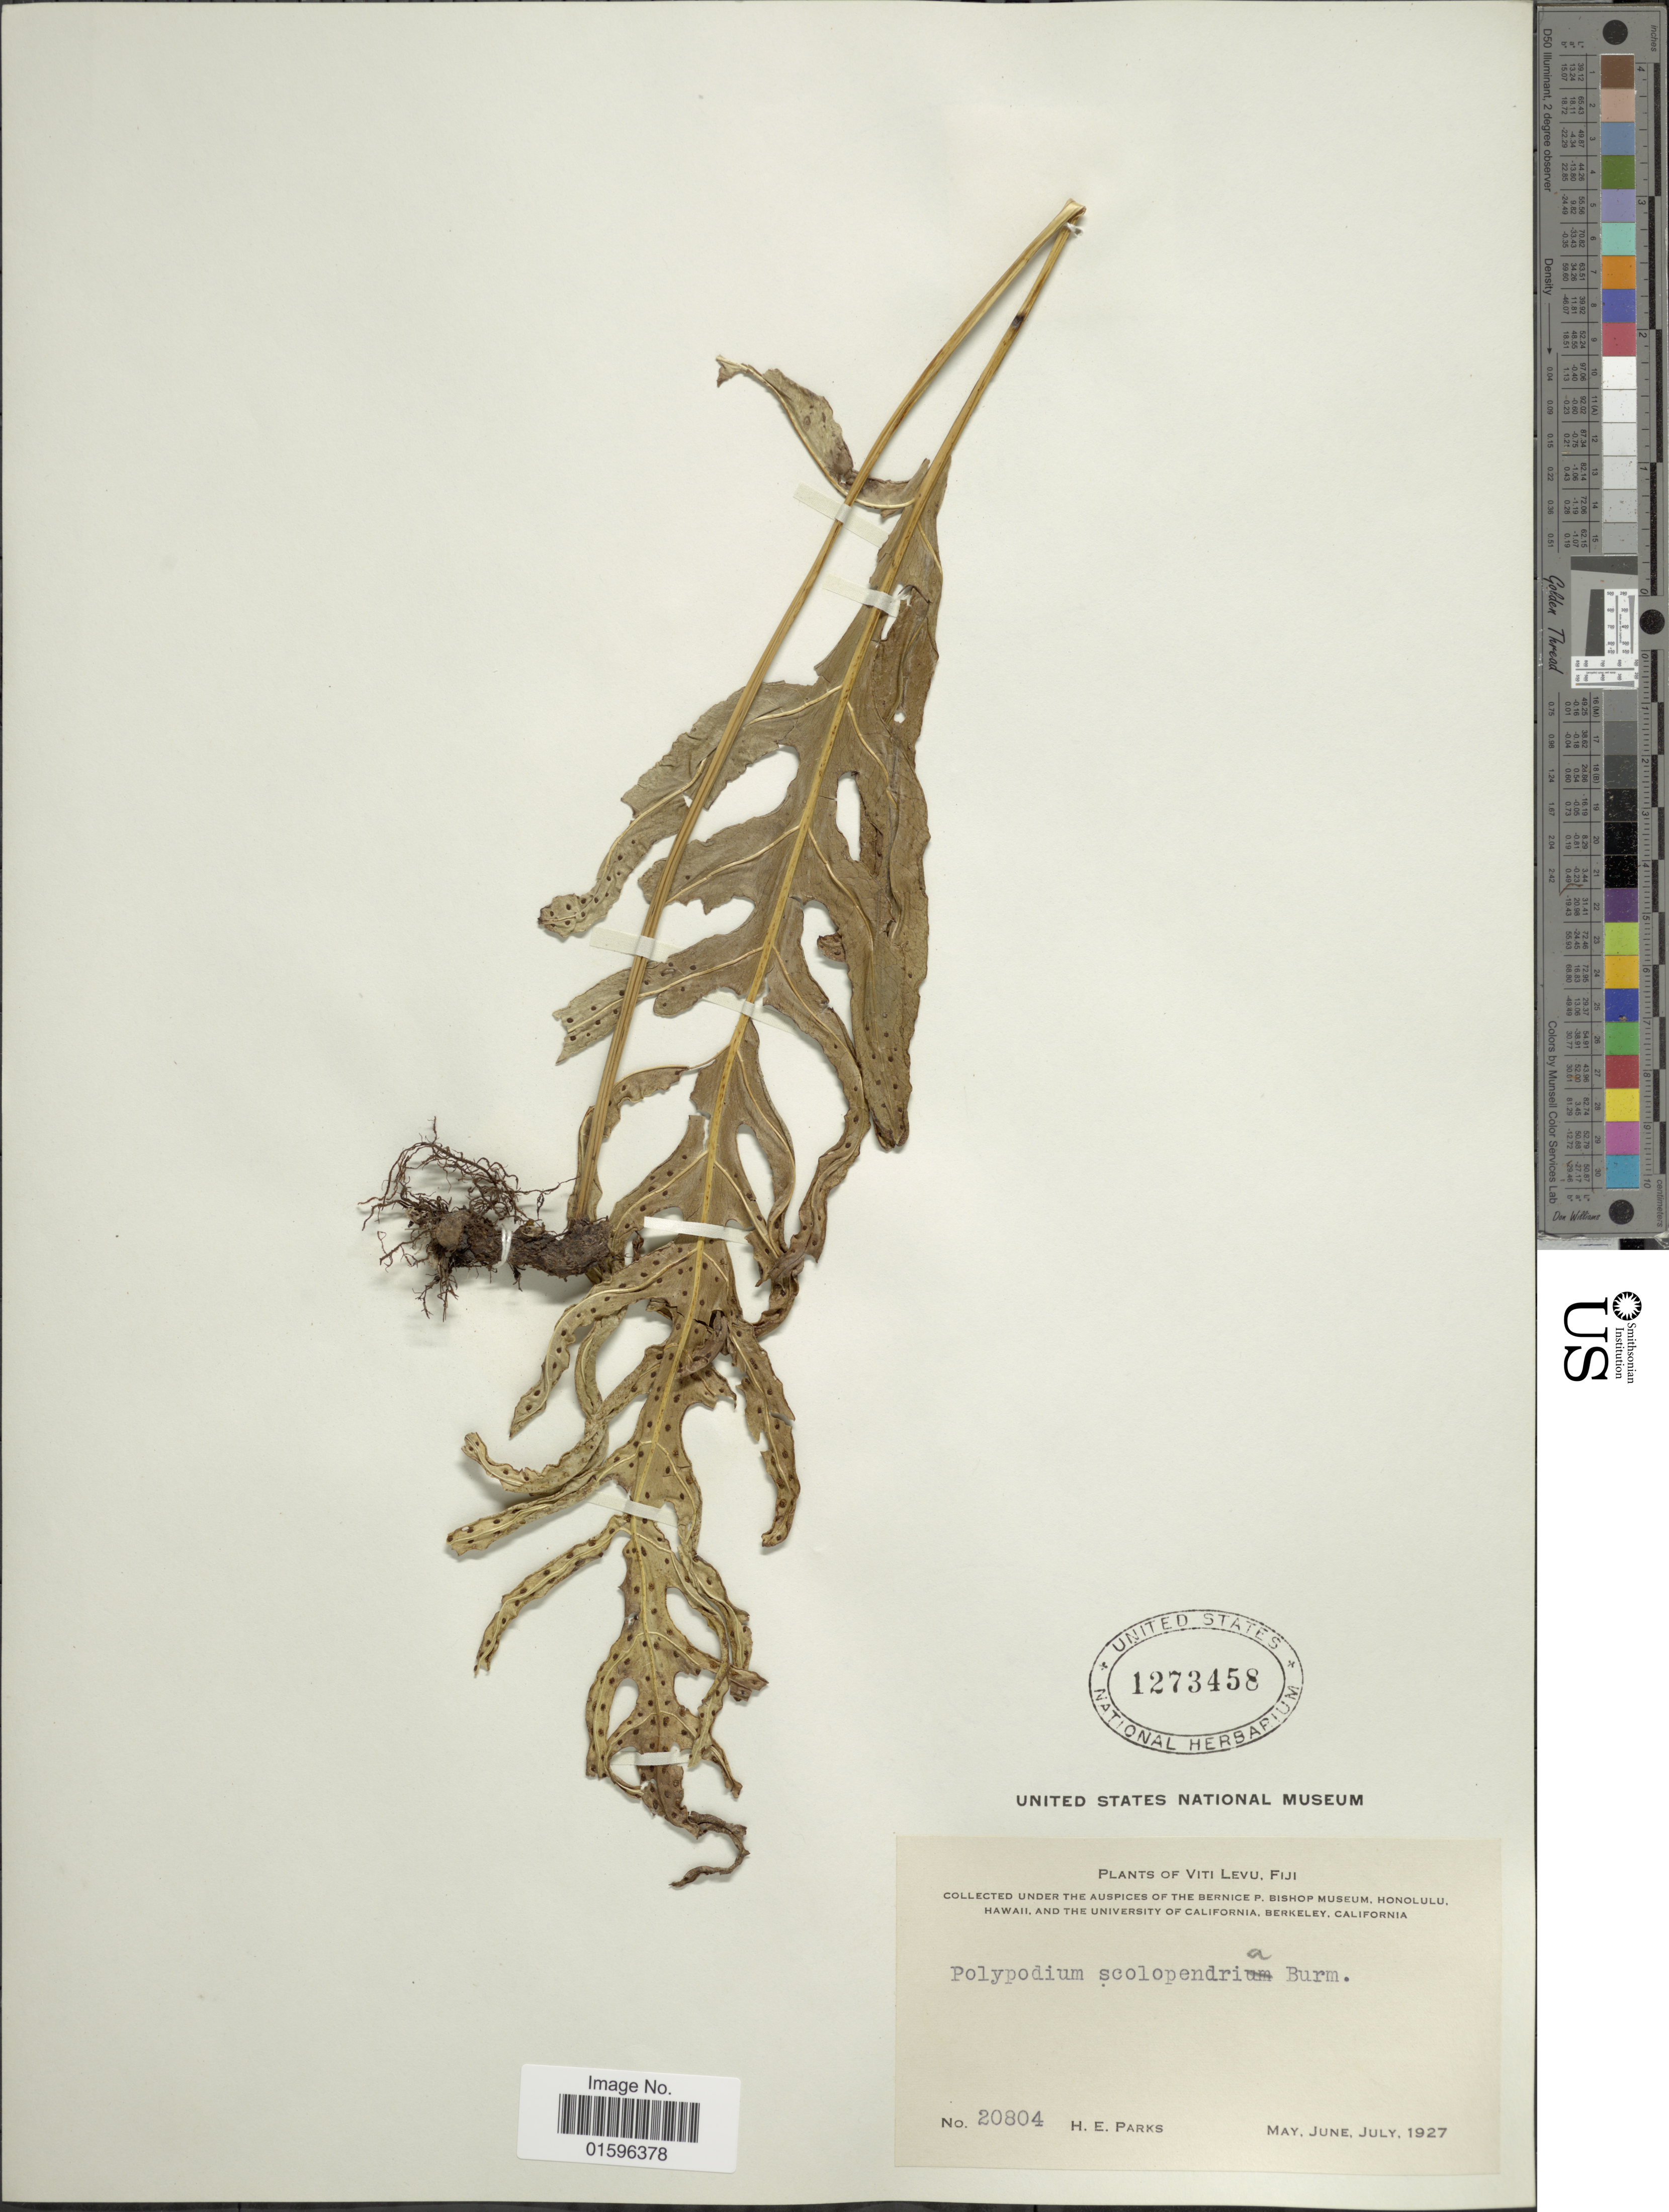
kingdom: Plantae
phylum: Tracheophyta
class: Polypodiopsida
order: Polypodiales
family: Polypodiaceae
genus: Polypodium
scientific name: Polypodium scolopendria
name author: Burm. f.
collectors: H. E. Parks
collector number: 20804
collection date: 1927-05/1927-07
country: Fiji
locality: Viti levu, Fiji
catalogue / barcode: US 1273458